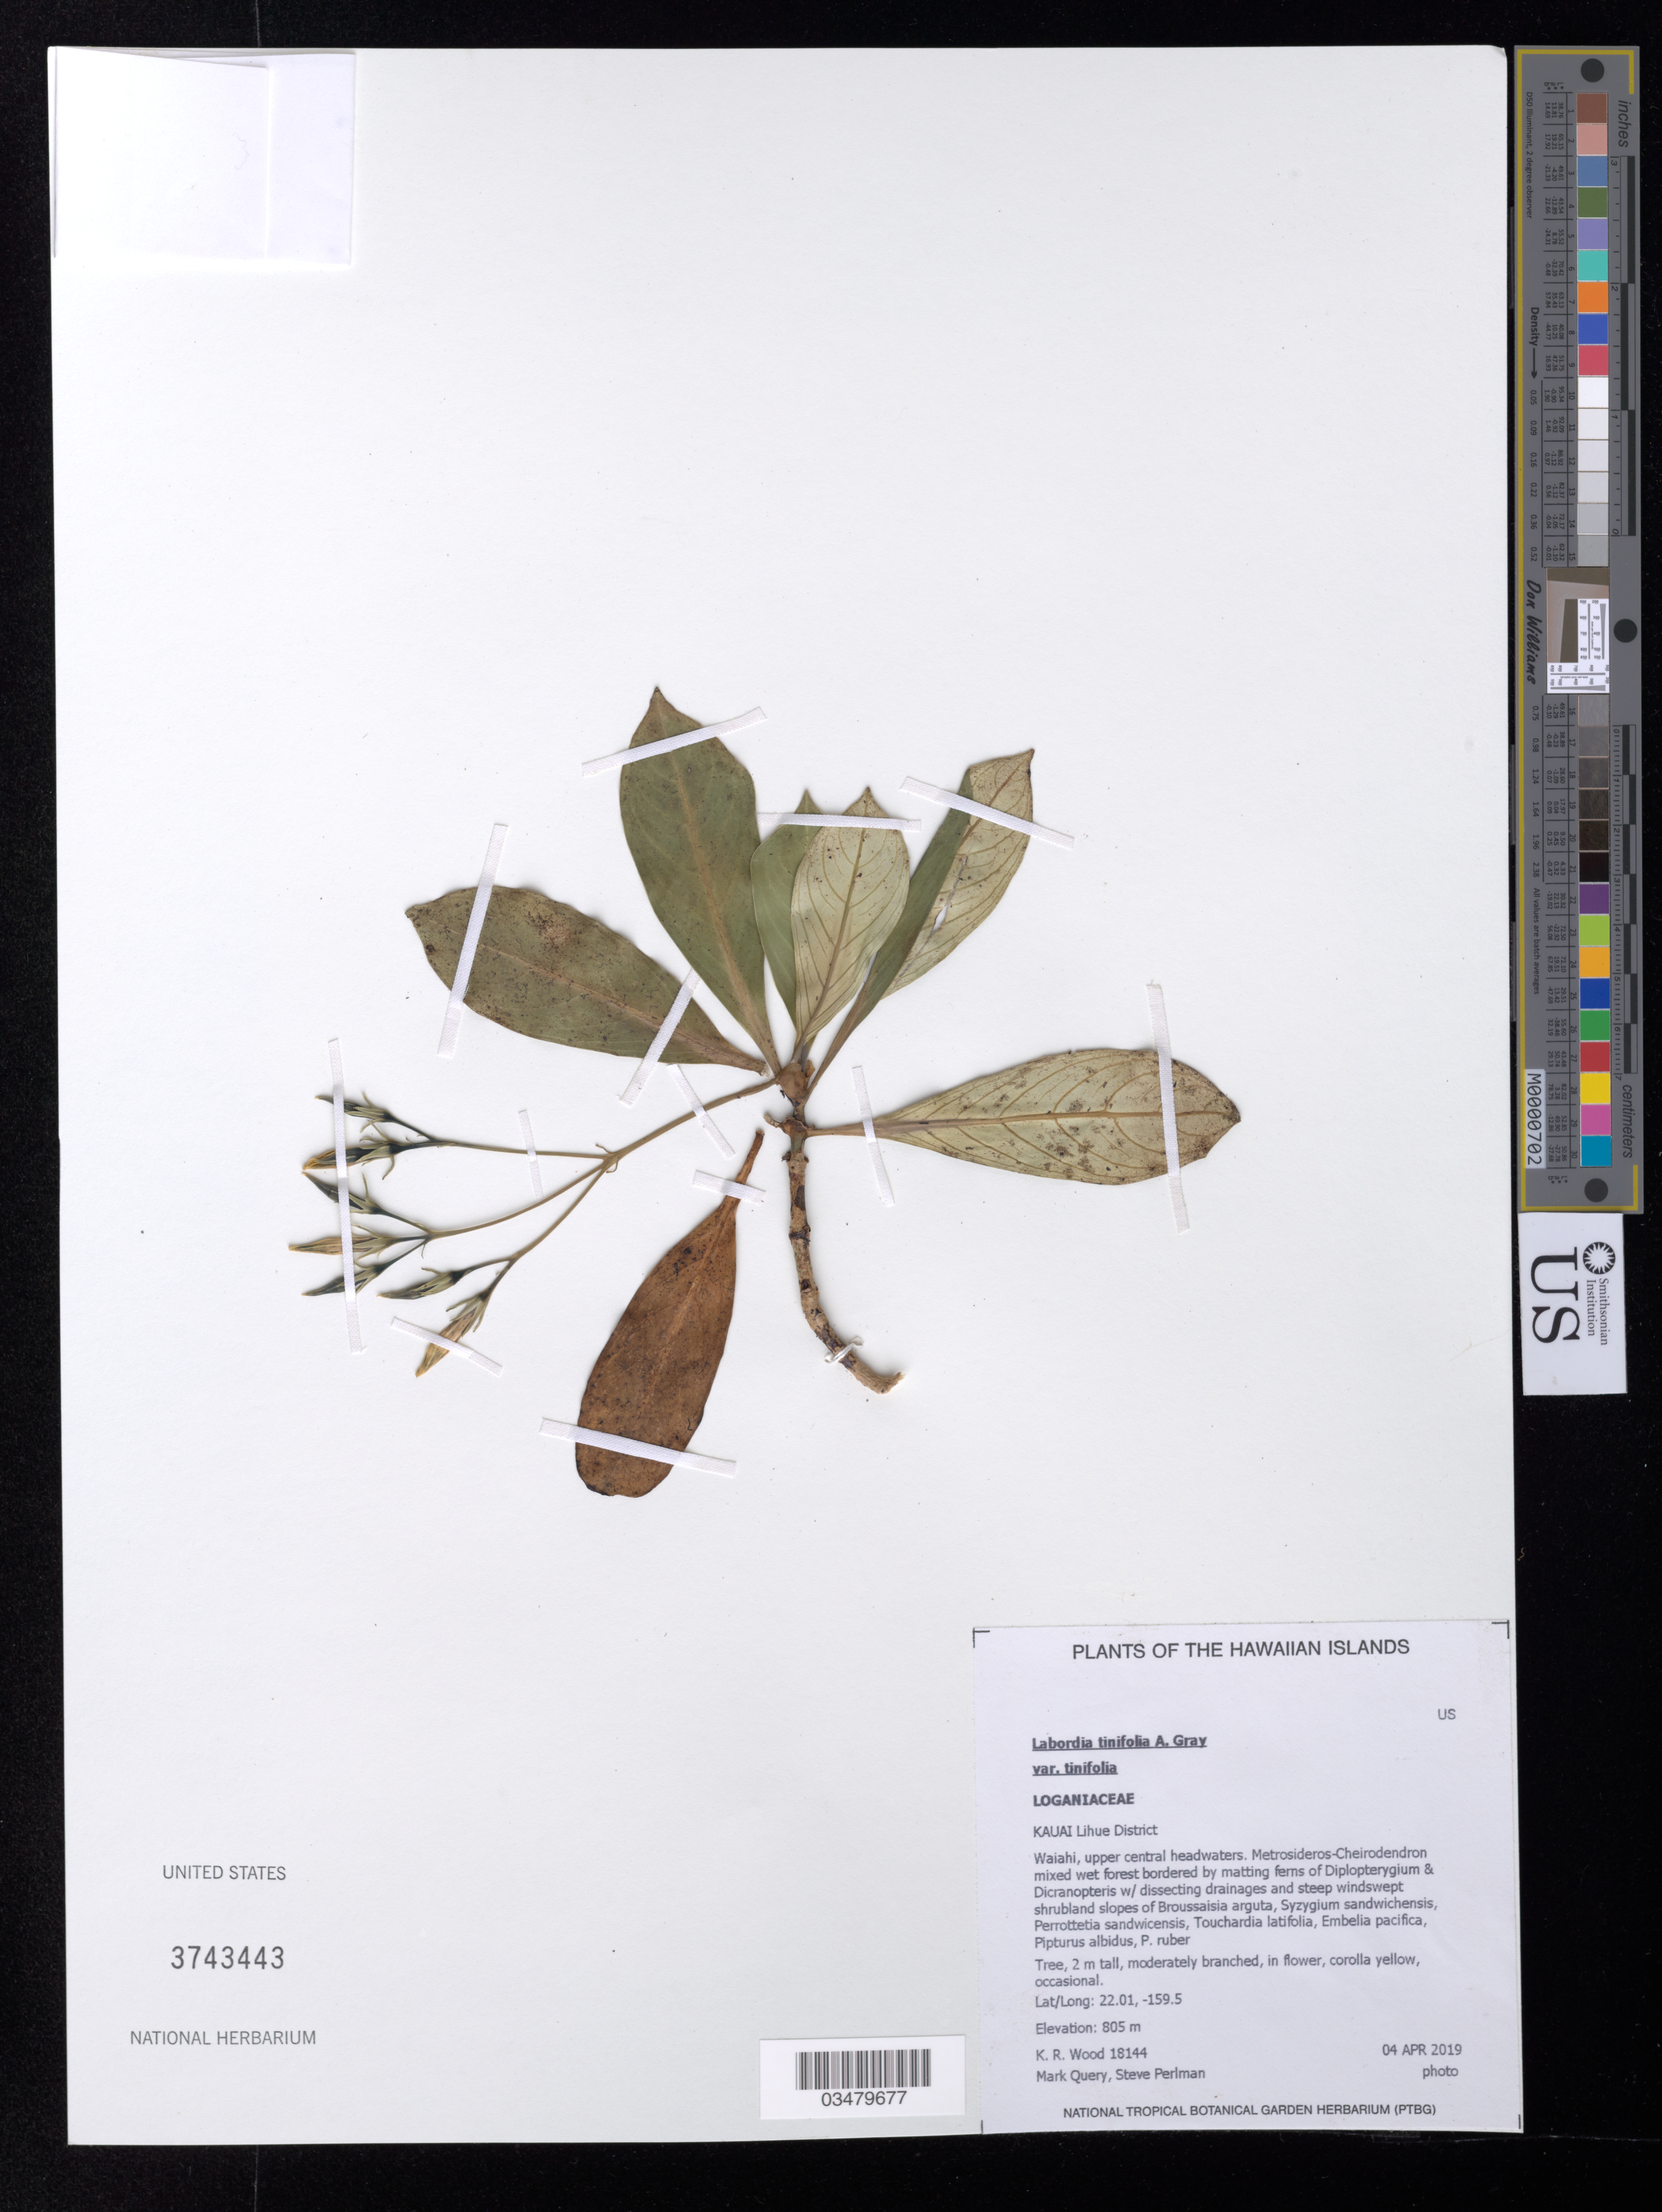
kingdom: Plantae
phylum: Tracheophyta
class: Magnoliopsida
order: Gentianales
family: Loganiaceae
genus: Geniostoma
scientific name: Geniostoma tinifolium var. tinifolium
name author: A. Gray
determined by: Wagner, W. L., (BOT), Smithsonian Institution - National Museum of Natural History (UNITED STATES)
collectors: K. R. Wood, M. Query & S. P. Perlman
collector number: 18144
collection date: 2019-04-04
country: United States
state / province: Hawaii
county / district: Kauai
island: Kaua'i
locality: Lihue District, Waiahi, upper central headwaters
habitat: Mixed wet forest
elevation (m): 805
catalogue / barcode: US 3743443